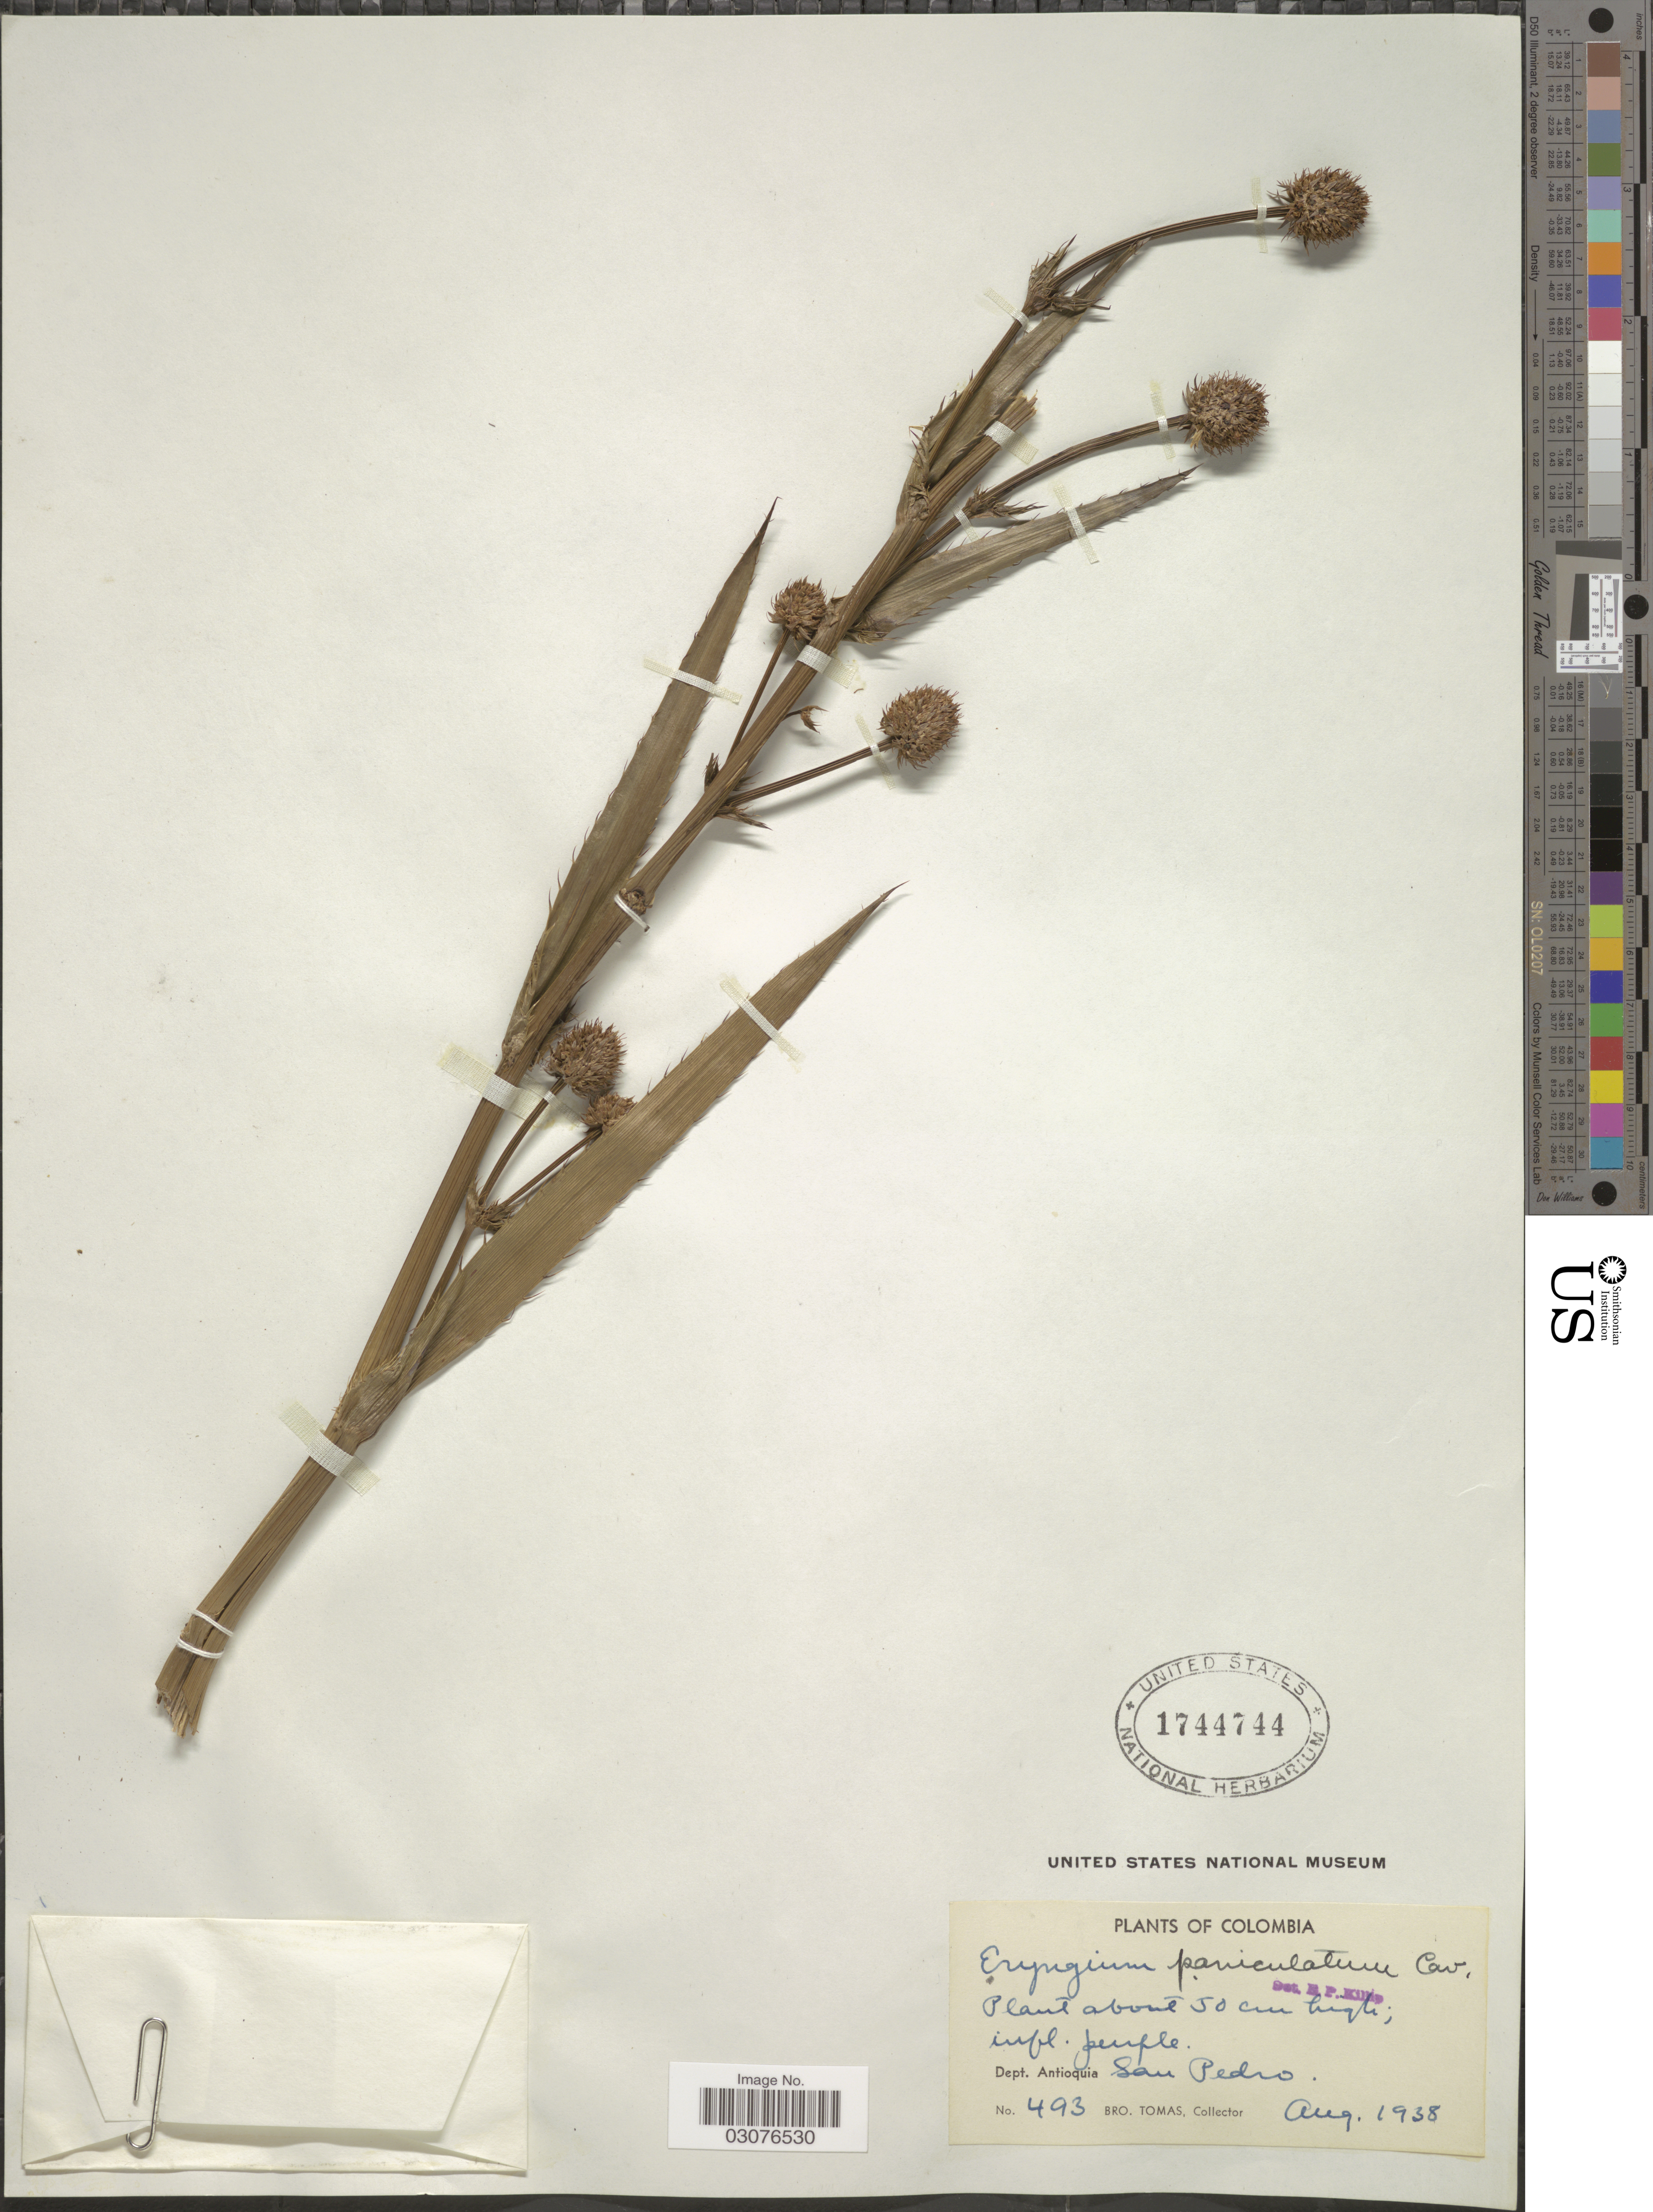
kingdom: Plantae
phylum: Tracheophyta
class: Magnoliopsida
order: Apiales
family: Apiaceae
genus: Eryngium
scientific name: Eryngium humboldtii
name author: F. Delaroche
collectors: B. Tomas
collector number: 493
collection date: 1938-08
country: Colombia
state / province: Antioquia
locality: Dept. Antioquia. San Pedro.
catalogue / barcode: US 1744744